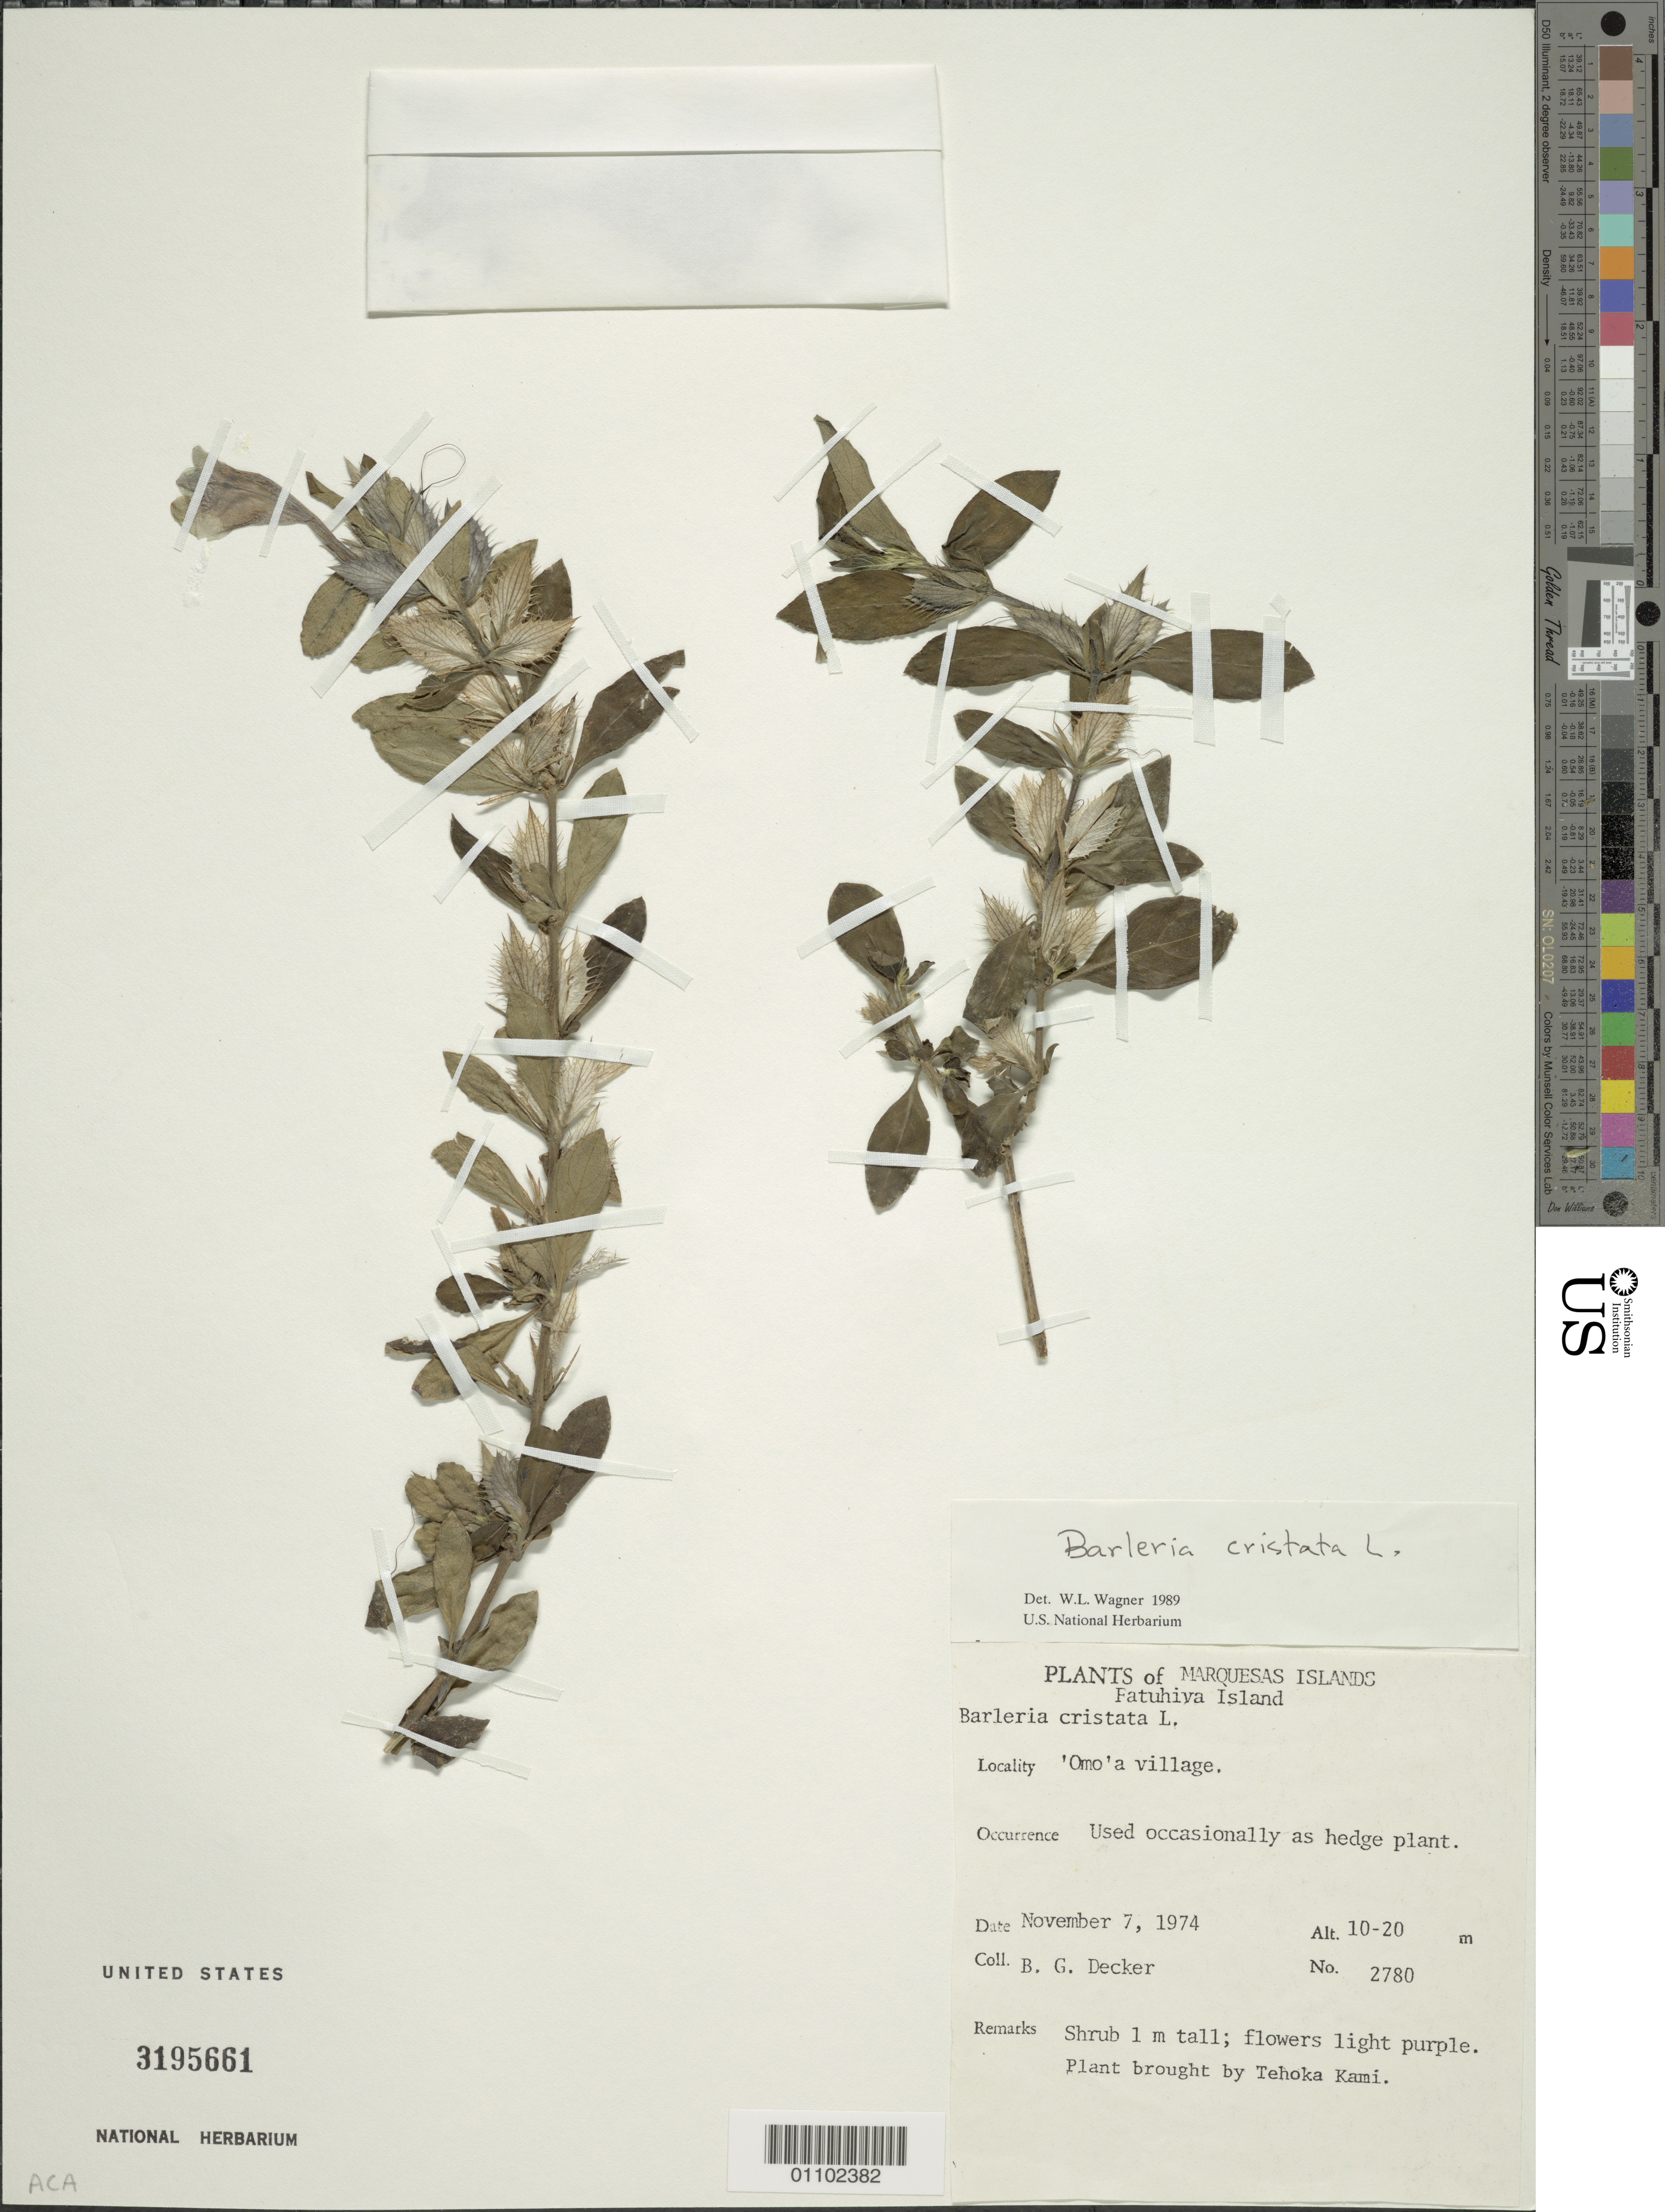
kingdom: Plantae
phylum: Tracheophyta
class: Magnoliopsida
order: Lamiales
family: Acanthaceae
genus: Barleria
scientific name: Barleria cristata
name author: L.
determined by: Wagner, W. L., (BOT), Smithsonian Institution - National Museum of Natural History (UNITED STATES)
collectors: B. G. Decker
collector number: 2780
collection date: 1974-11-07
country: French Polynesia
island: Fatu Hiva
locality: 'Omo'a village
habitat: hedge plant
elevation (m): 10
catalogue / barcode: US 3195661